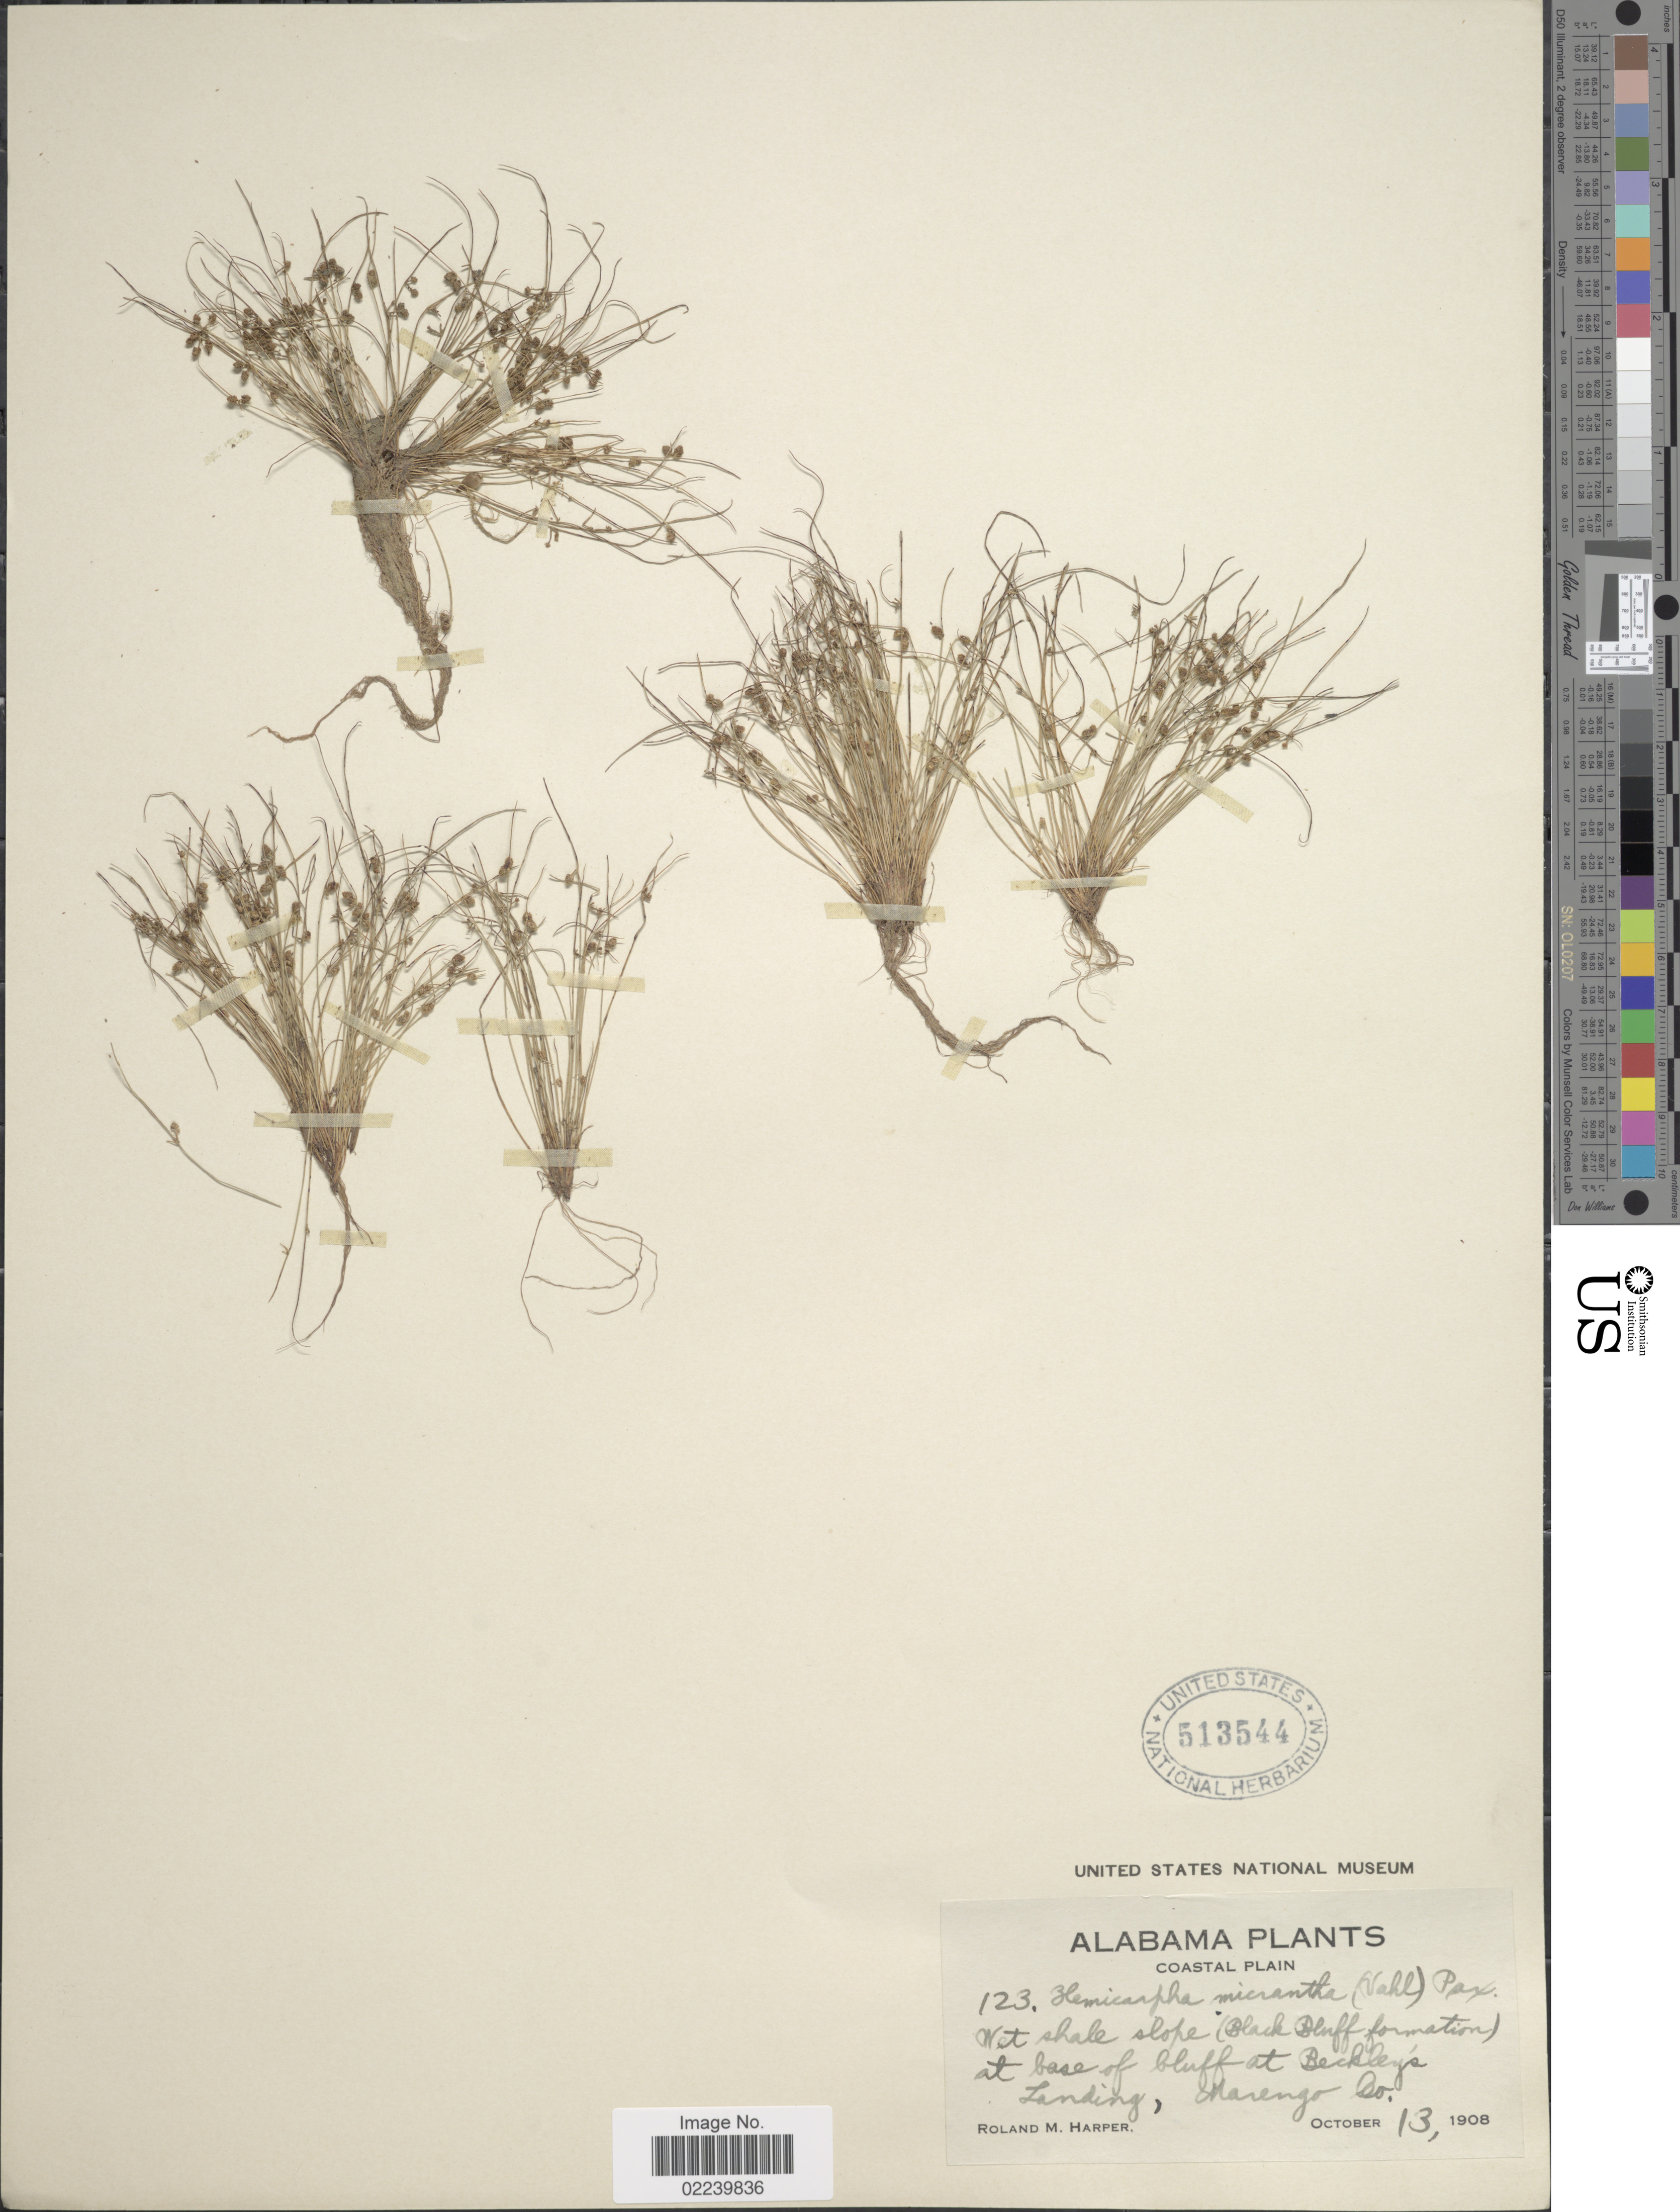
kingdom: Plantae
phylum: Tracheophyta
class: Liliopsida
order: Poales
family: Cyperaceae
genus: Cyperus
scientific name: Cyperus subsquarrosus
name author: (Muhl.) Bauters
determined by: Strong, M. T., (US), Smithsonian Institution - National Museum of Natural History (UNITED STATES)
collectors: R. M. Harper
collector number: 123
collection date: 1908-10-13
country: United States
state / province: Alabama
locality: Coastal Plain, (Black Bluff formation), at base of bluff at Beckley's Landing, Marengo Co.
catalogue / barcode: US 513544